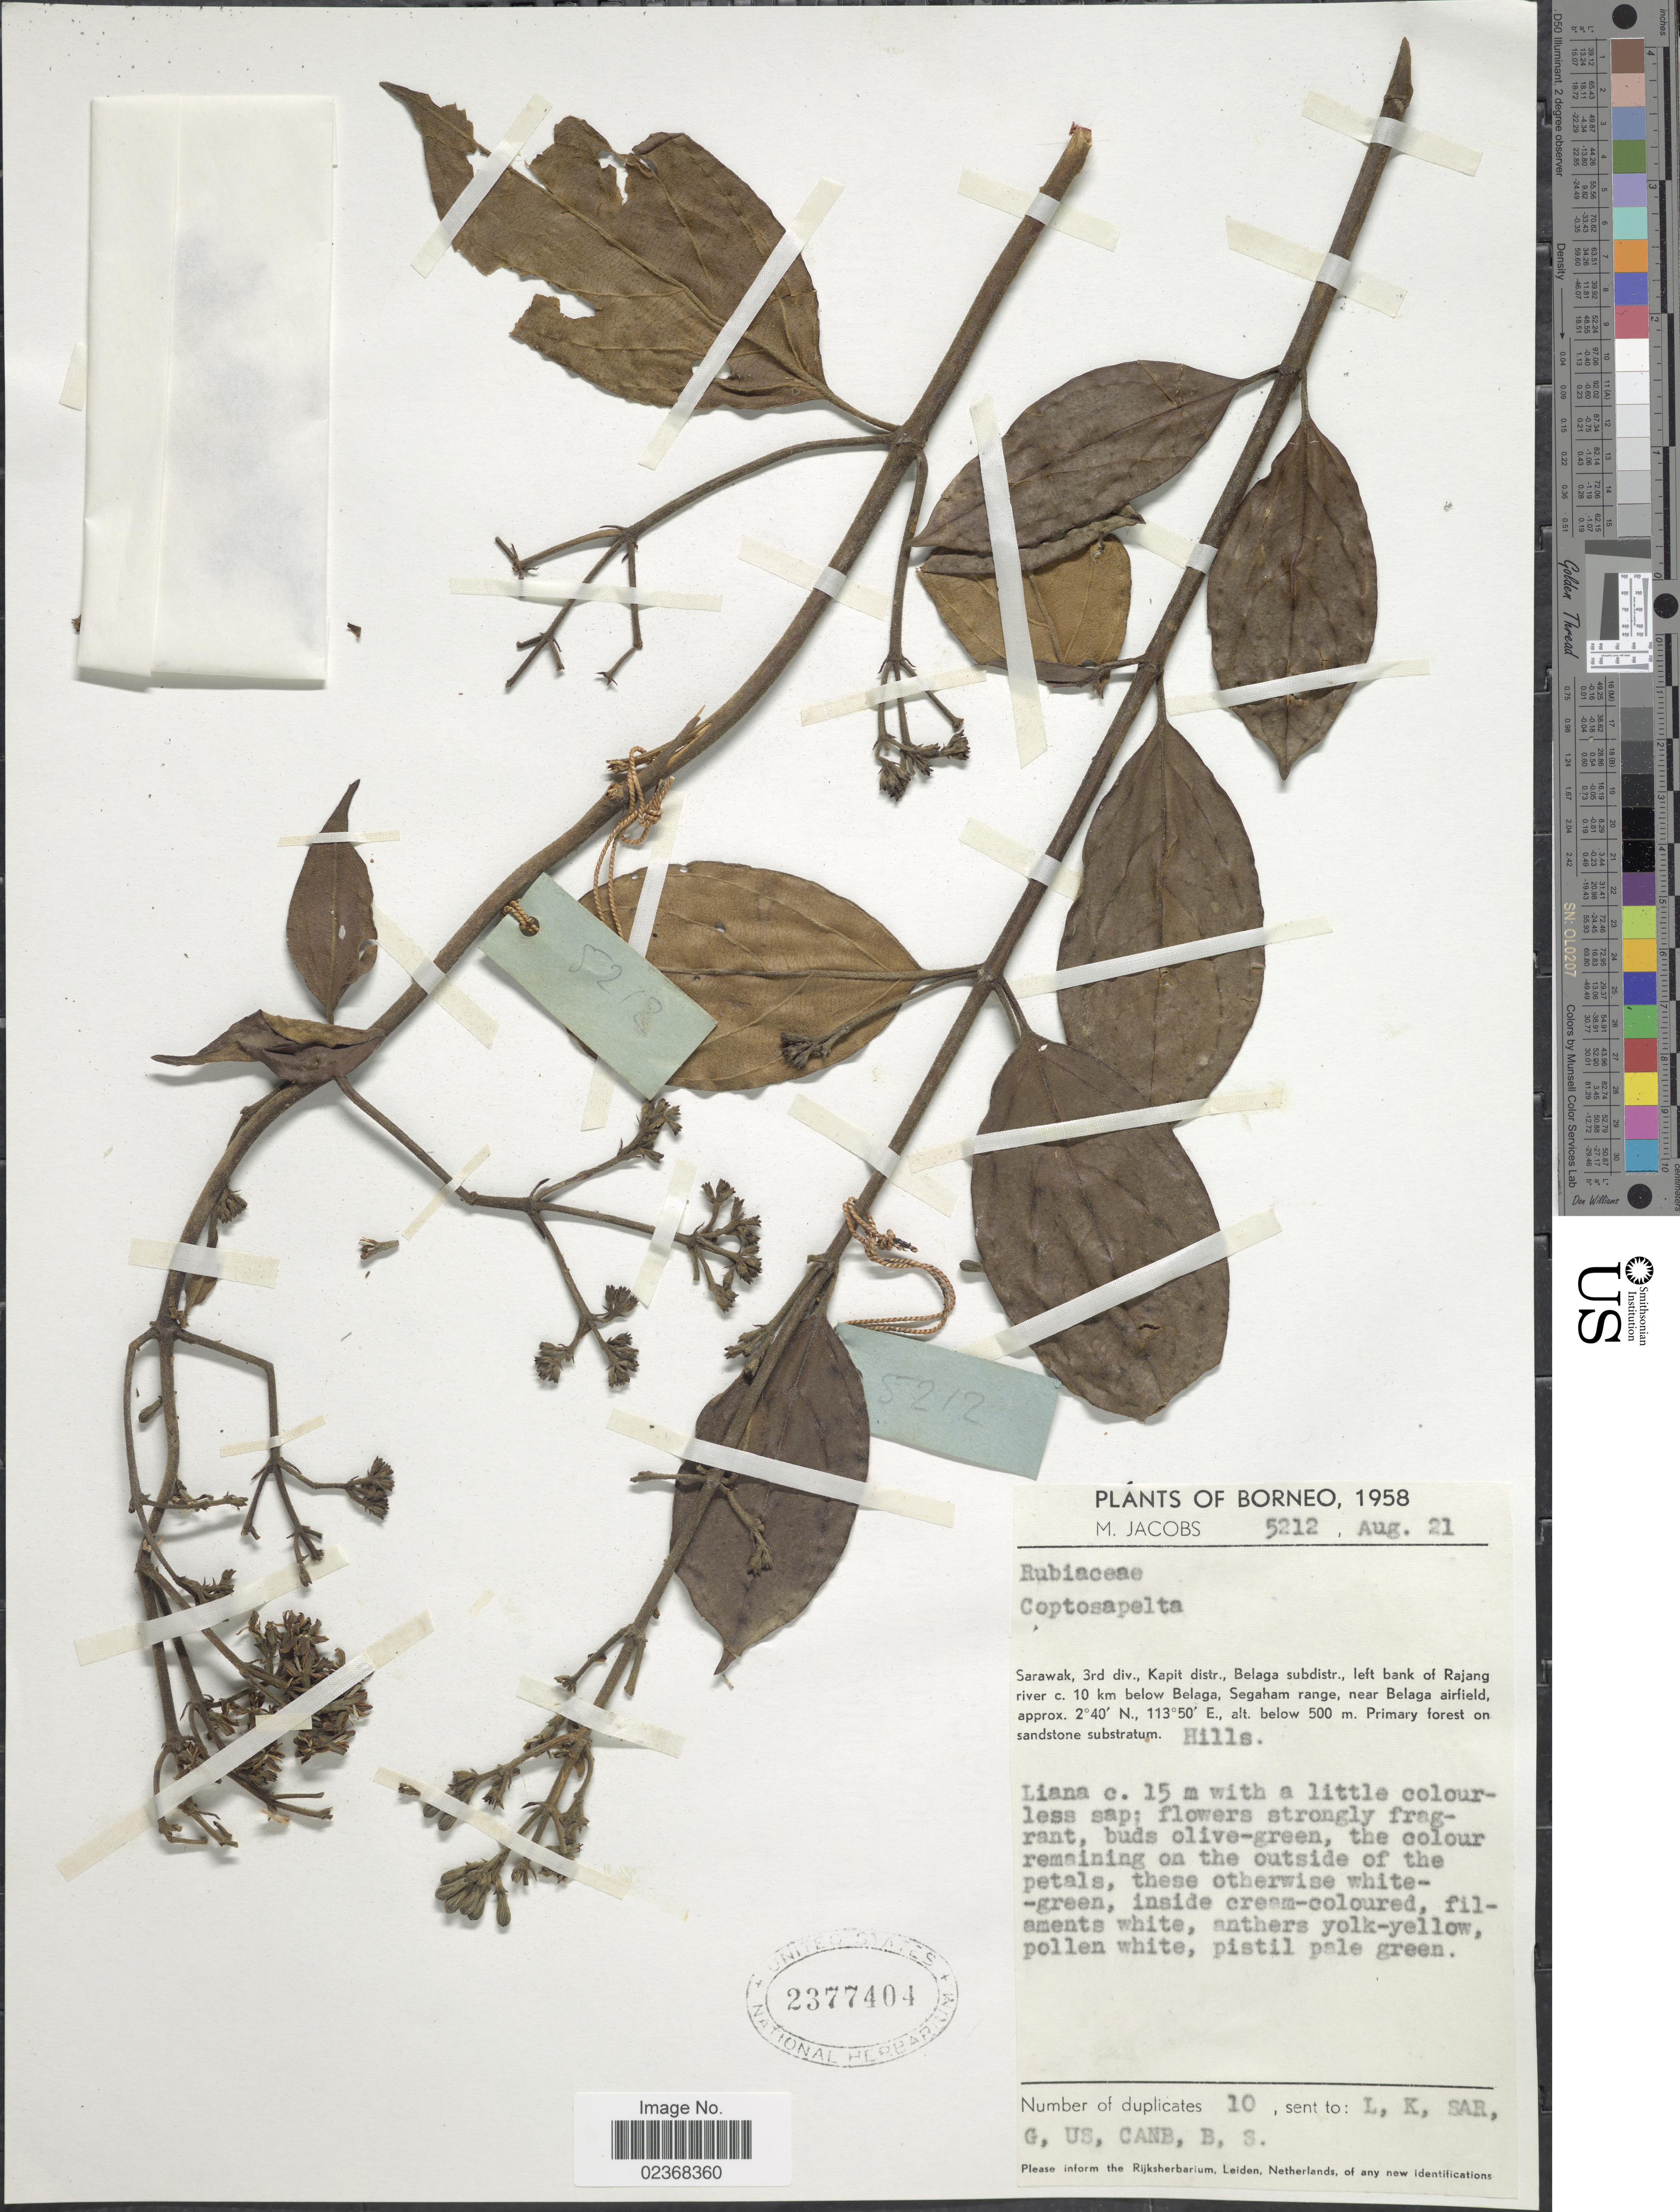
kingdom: Plantae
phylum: Tracheophyta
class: Magnoliopsida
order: Gentianales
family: Rubiaceae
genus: Coptosapelta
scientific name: Coptosapelta sp.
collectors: M. Jacobs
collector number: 5212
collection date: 1958-08-21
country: Malaysia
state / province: Sarawak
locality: Borneo, 3rd div., Kapit distr., Belaga subdistr., left bank of Rajang river c. 10 km below Belaga, Segaham range, near Belaga airfield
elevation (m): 500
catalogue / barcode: US 2377404